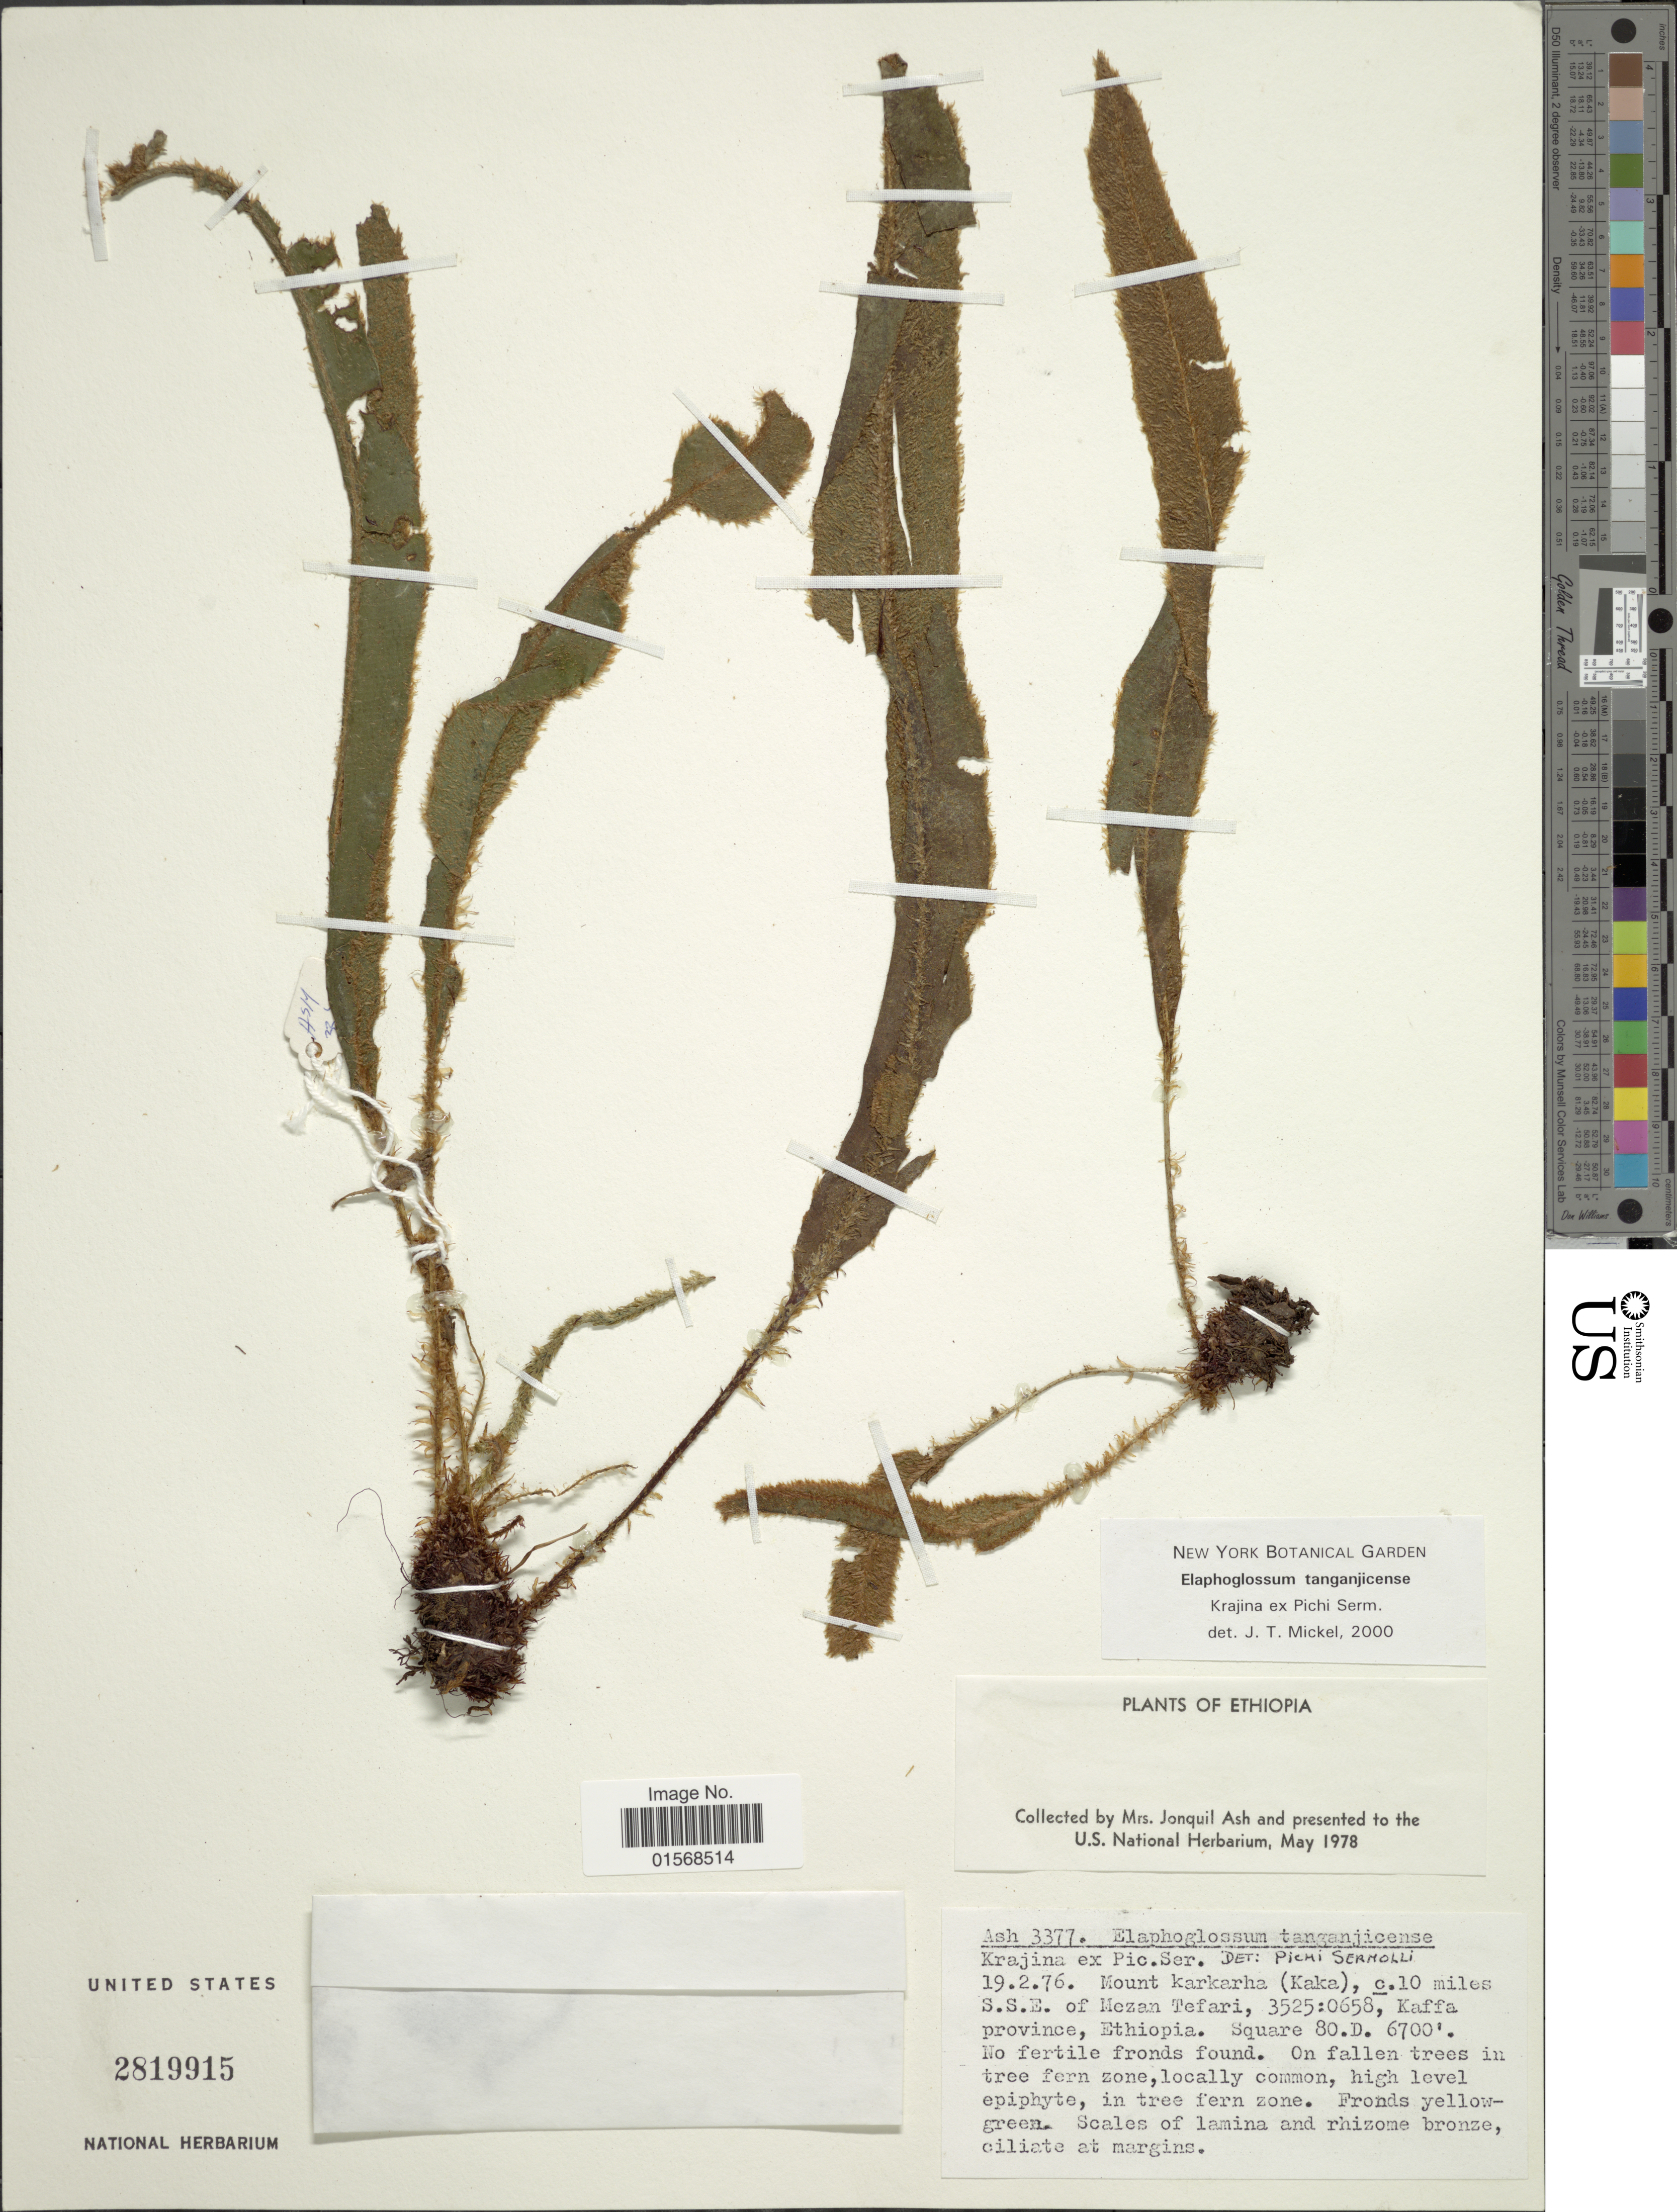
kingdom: Plantae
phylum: Tracheophyta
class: Polypodiopsida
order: Polypodiales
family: Dryopteridaceae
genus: Elaphoglossum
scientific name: Elaphoglossum tanganjicense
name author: Krajina ex Pic. Serm.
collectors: J. Ash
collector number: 3377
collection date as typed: Transcribed d/m/y: 19/2/76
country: Ethiopia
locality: Mount karakarha (Kaka), c. 10 miles S. S. E. of Mezan Tefari. Kaffa province.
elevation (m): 2042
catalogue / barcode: US 2819915